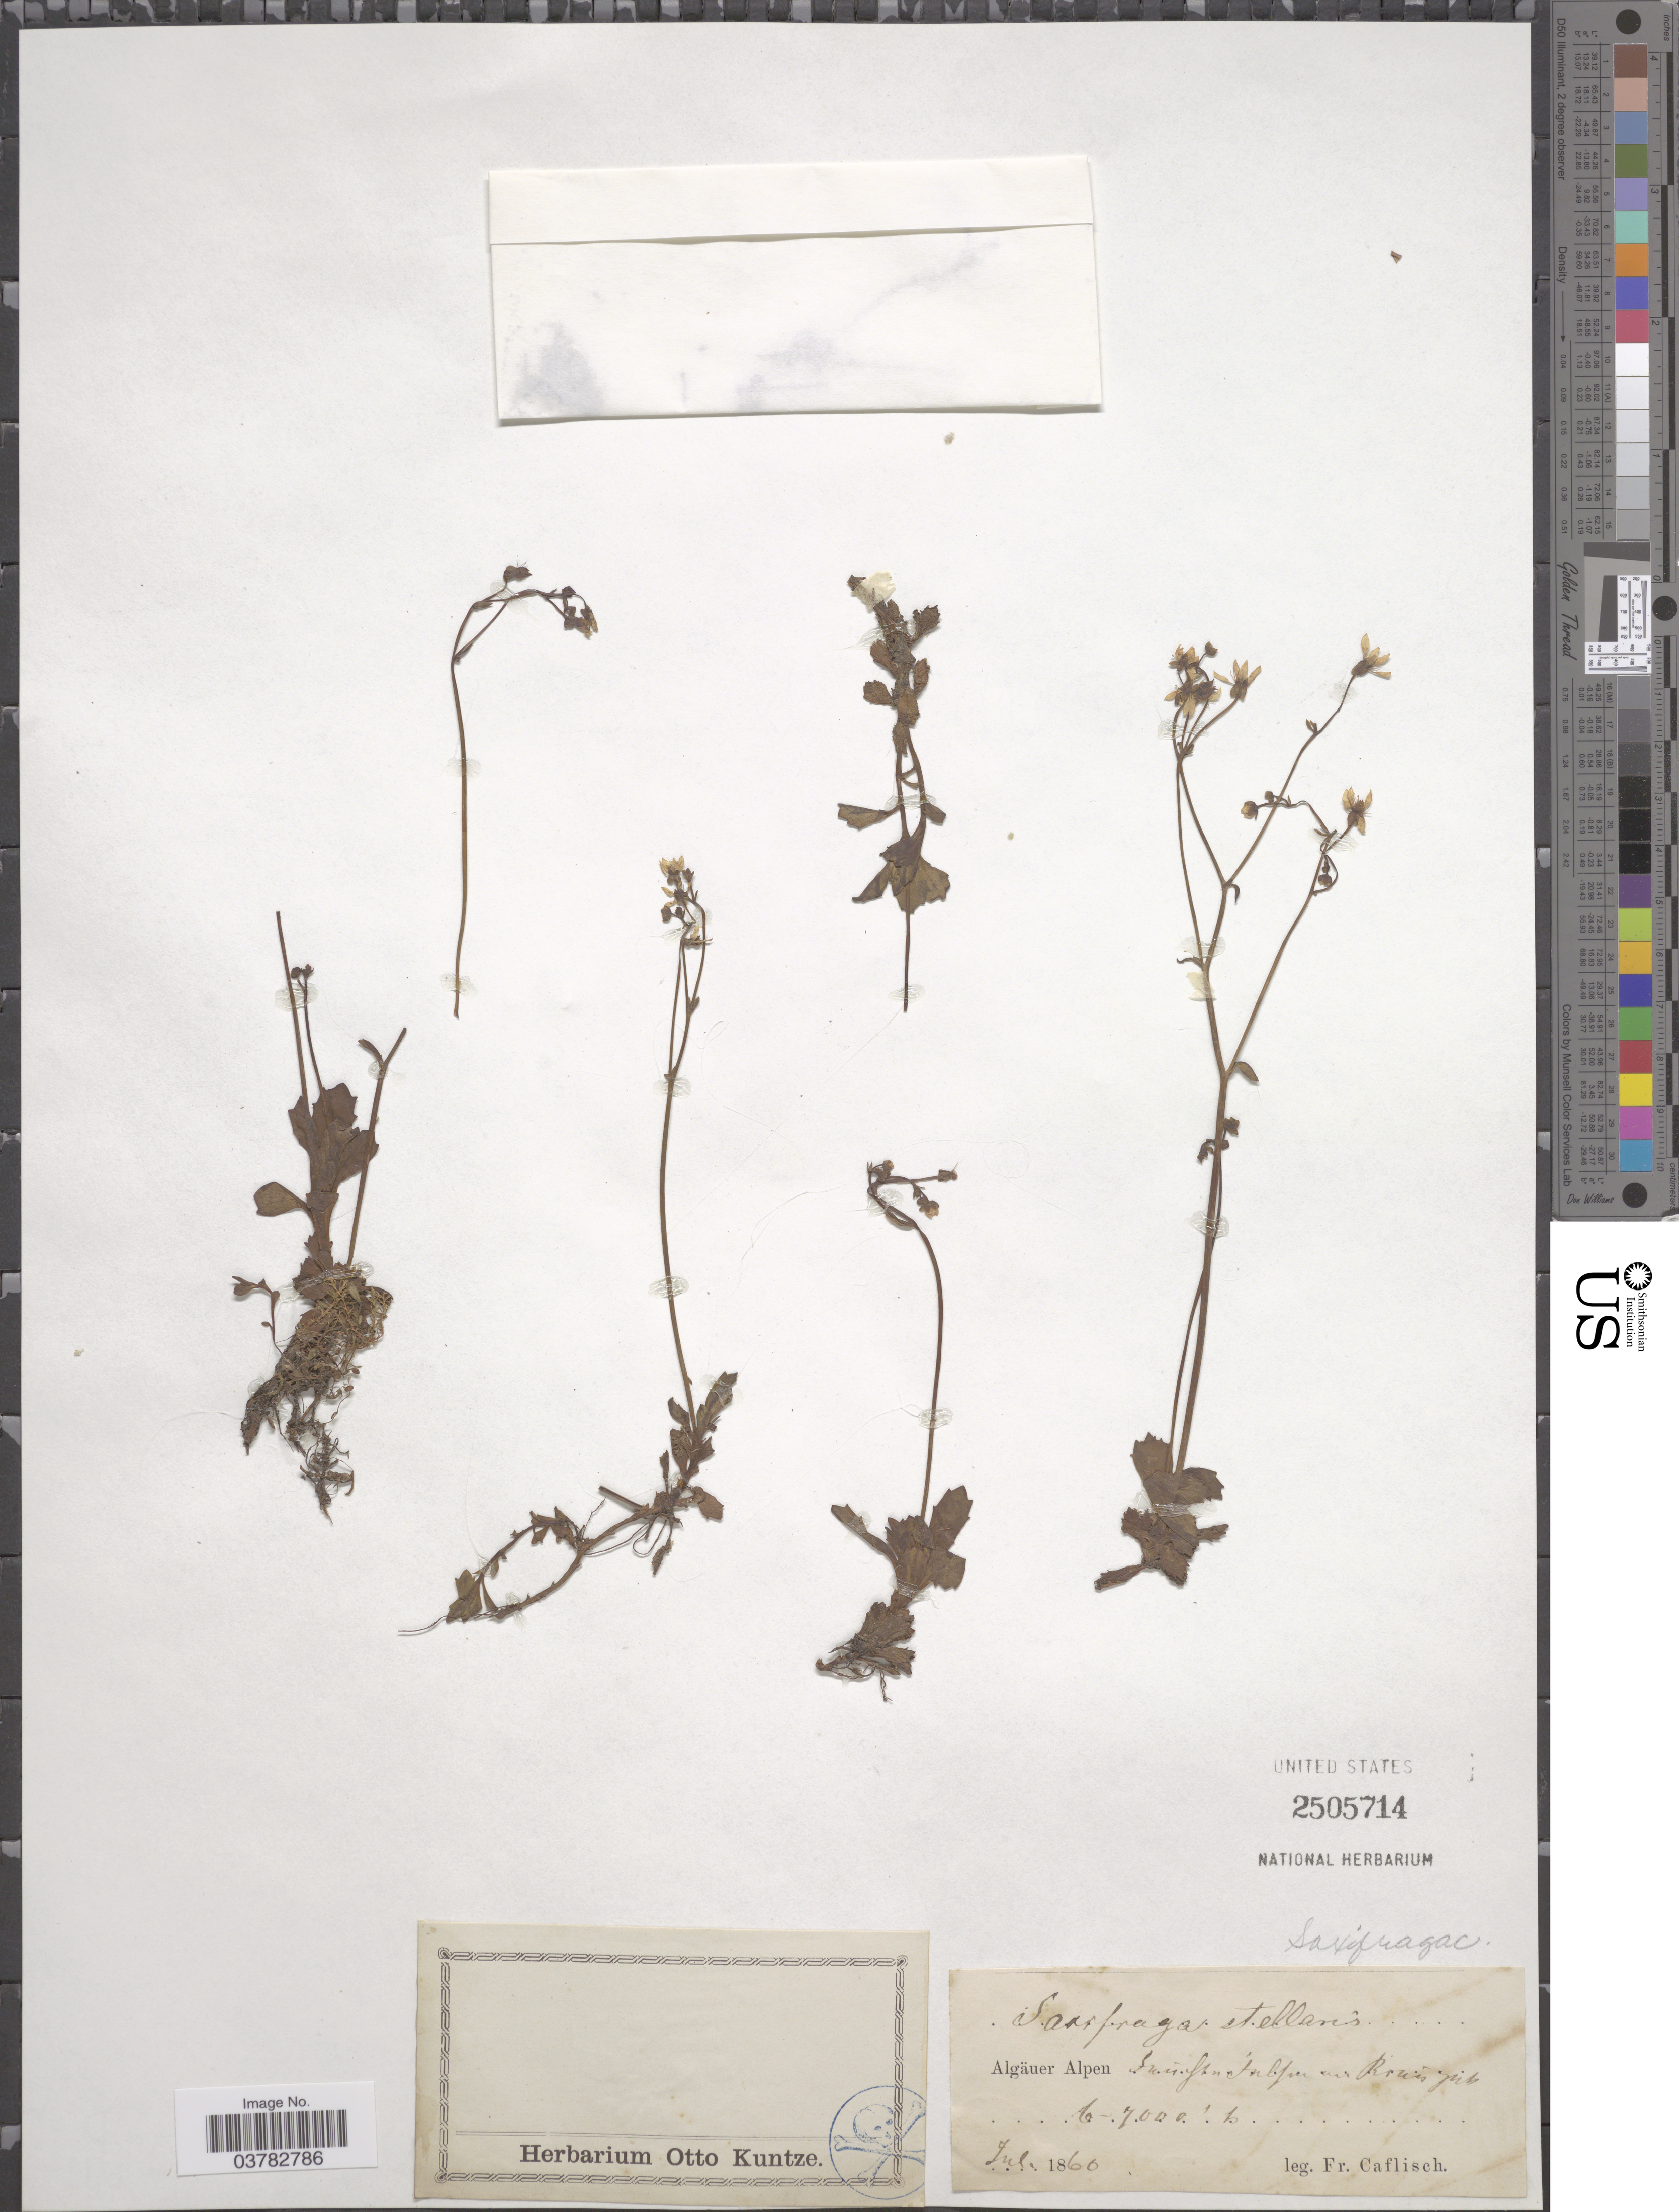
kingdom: Plantae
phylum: Tracheophyta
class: Magnoliopsida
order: Saxifragales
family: Saxifragaceae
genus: Micranthes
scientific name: Micranthes stellaris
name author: (L.) Galasso et al.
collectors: J. F. Caflisch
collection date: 1860-07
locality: Algäuer Alpen. [illegible text].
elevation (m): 1829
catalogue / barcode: US 2505714